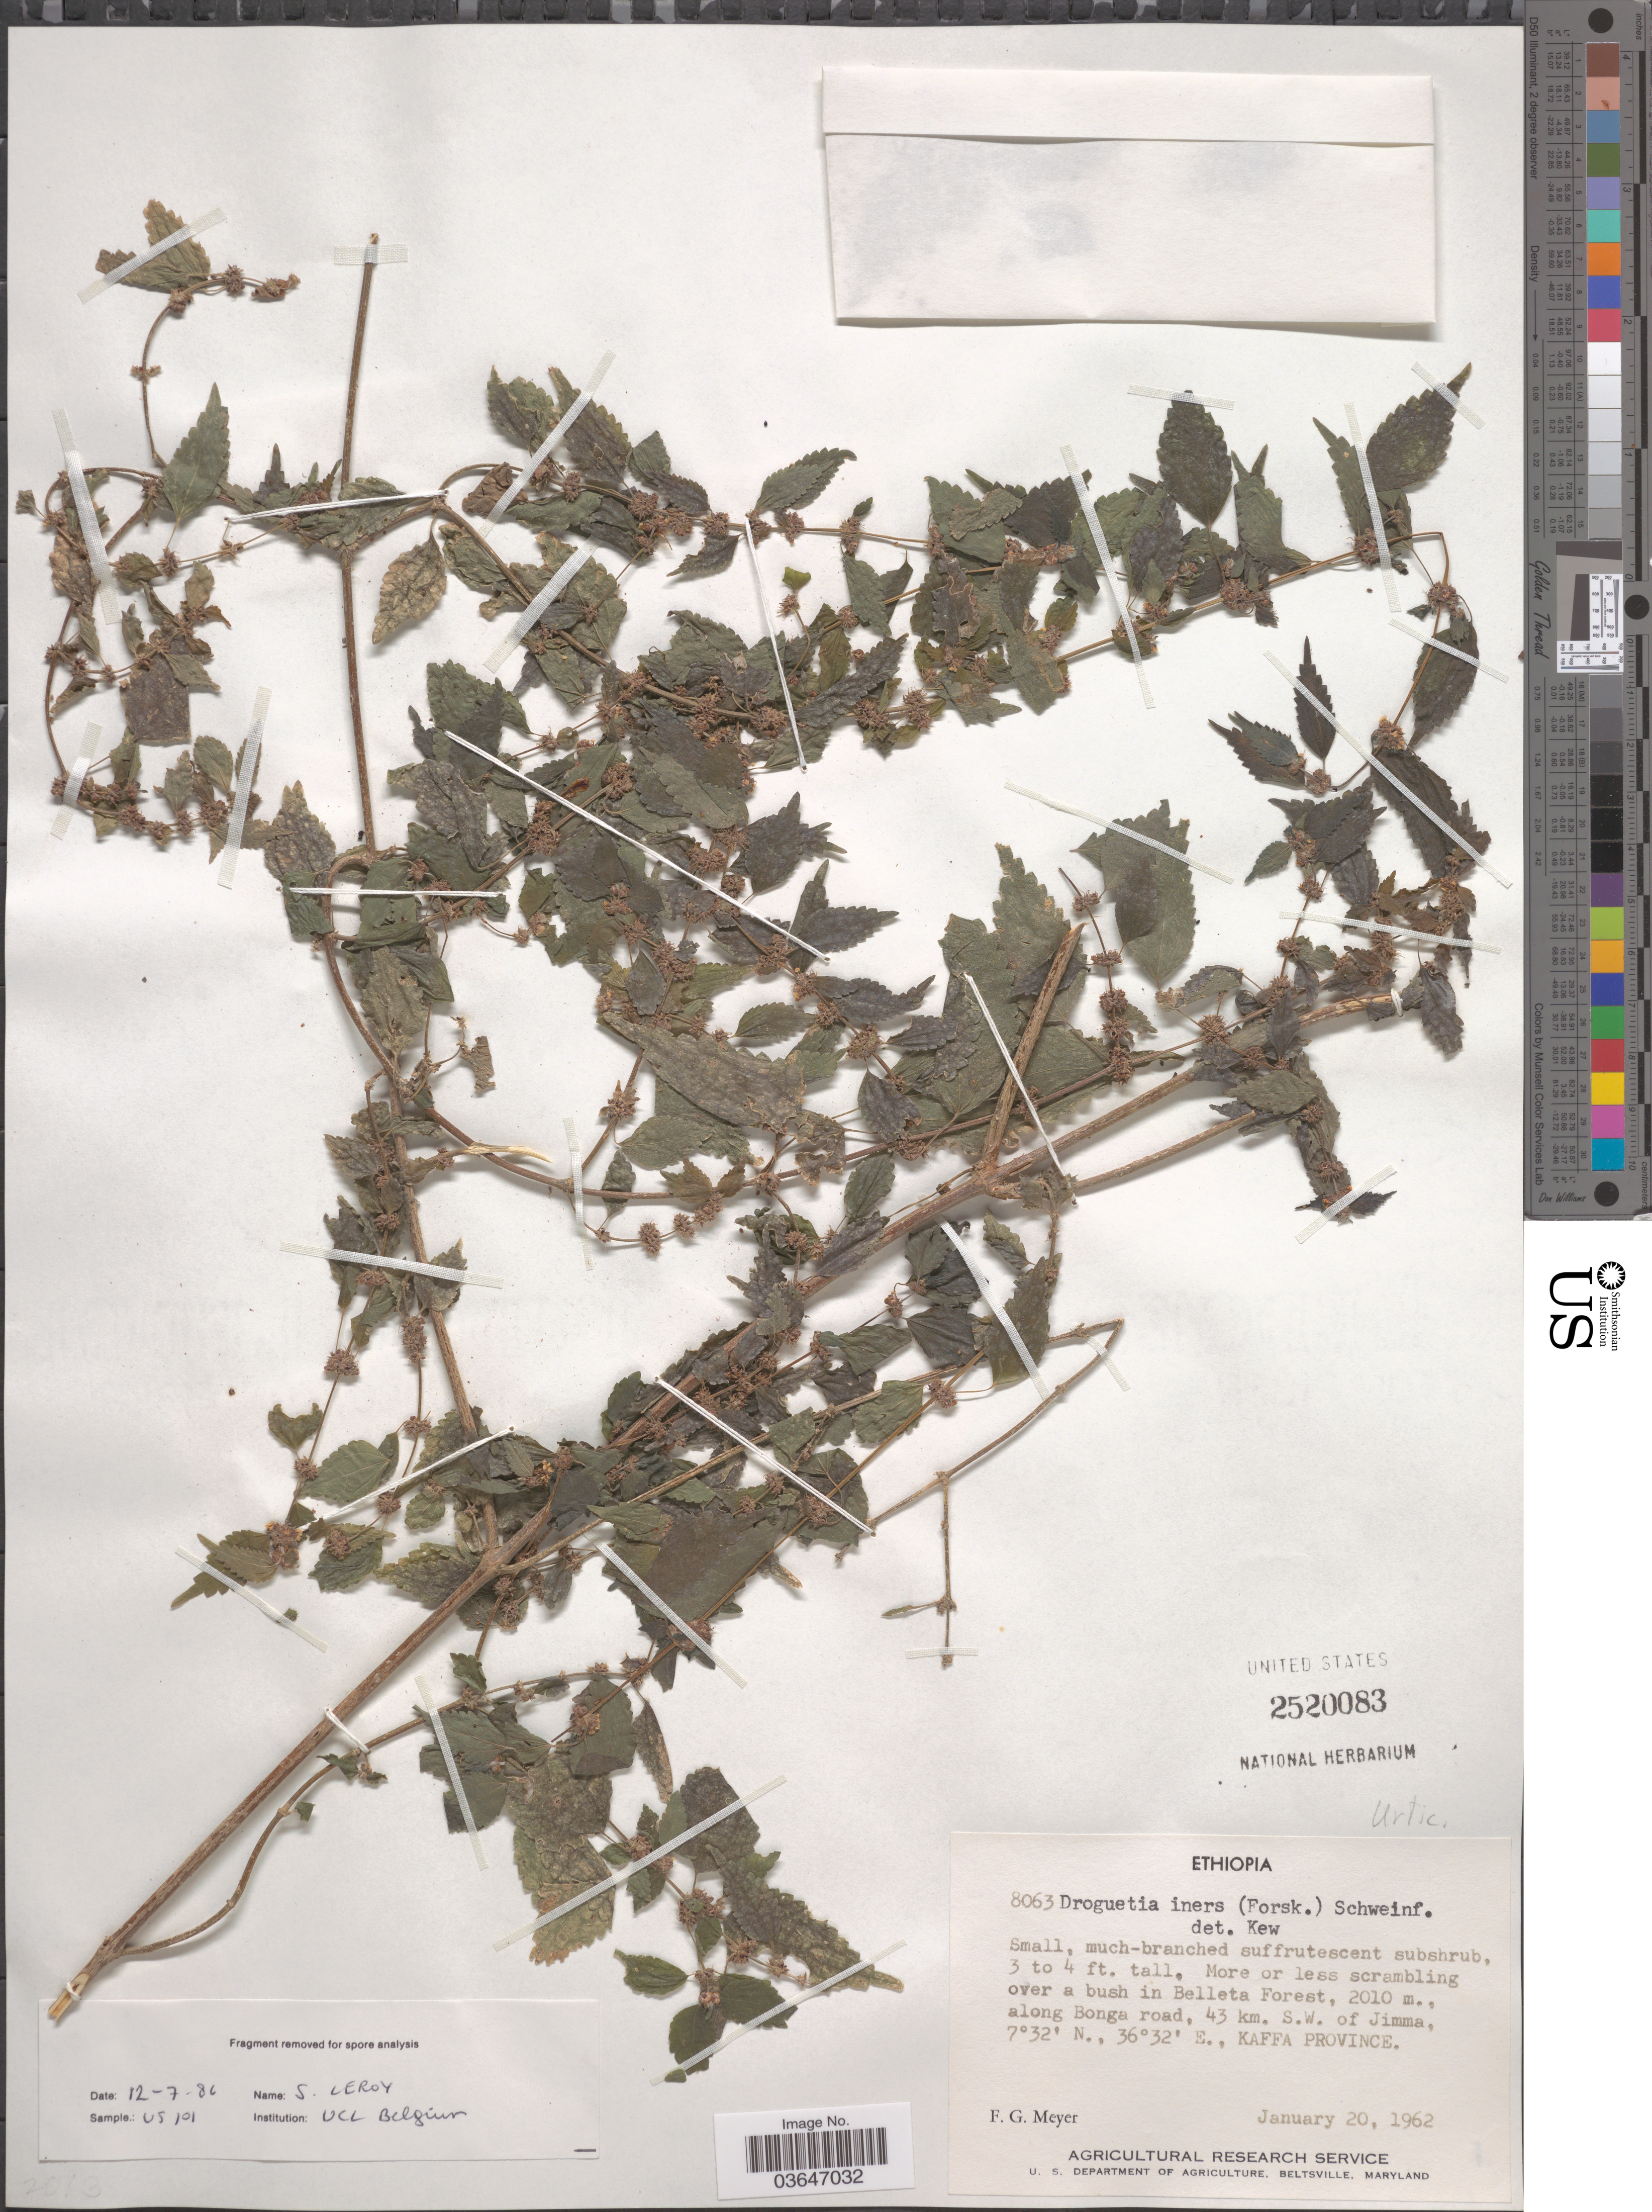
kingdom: Plantae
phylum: Tracheophyta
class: Magnoliopsida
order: Rosales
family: Urticaceae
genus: Droguetia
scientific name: Droguetia debilis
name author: Rendle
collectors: F. G. Meyer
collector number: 8063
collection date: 1962-01-20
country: Ethiopia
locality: Over a bush in Belleta Forest. Along Bonga road, 43 km. S. W. of Jimma, Kaffa Province.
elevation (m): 2010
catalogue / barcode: US 2520083